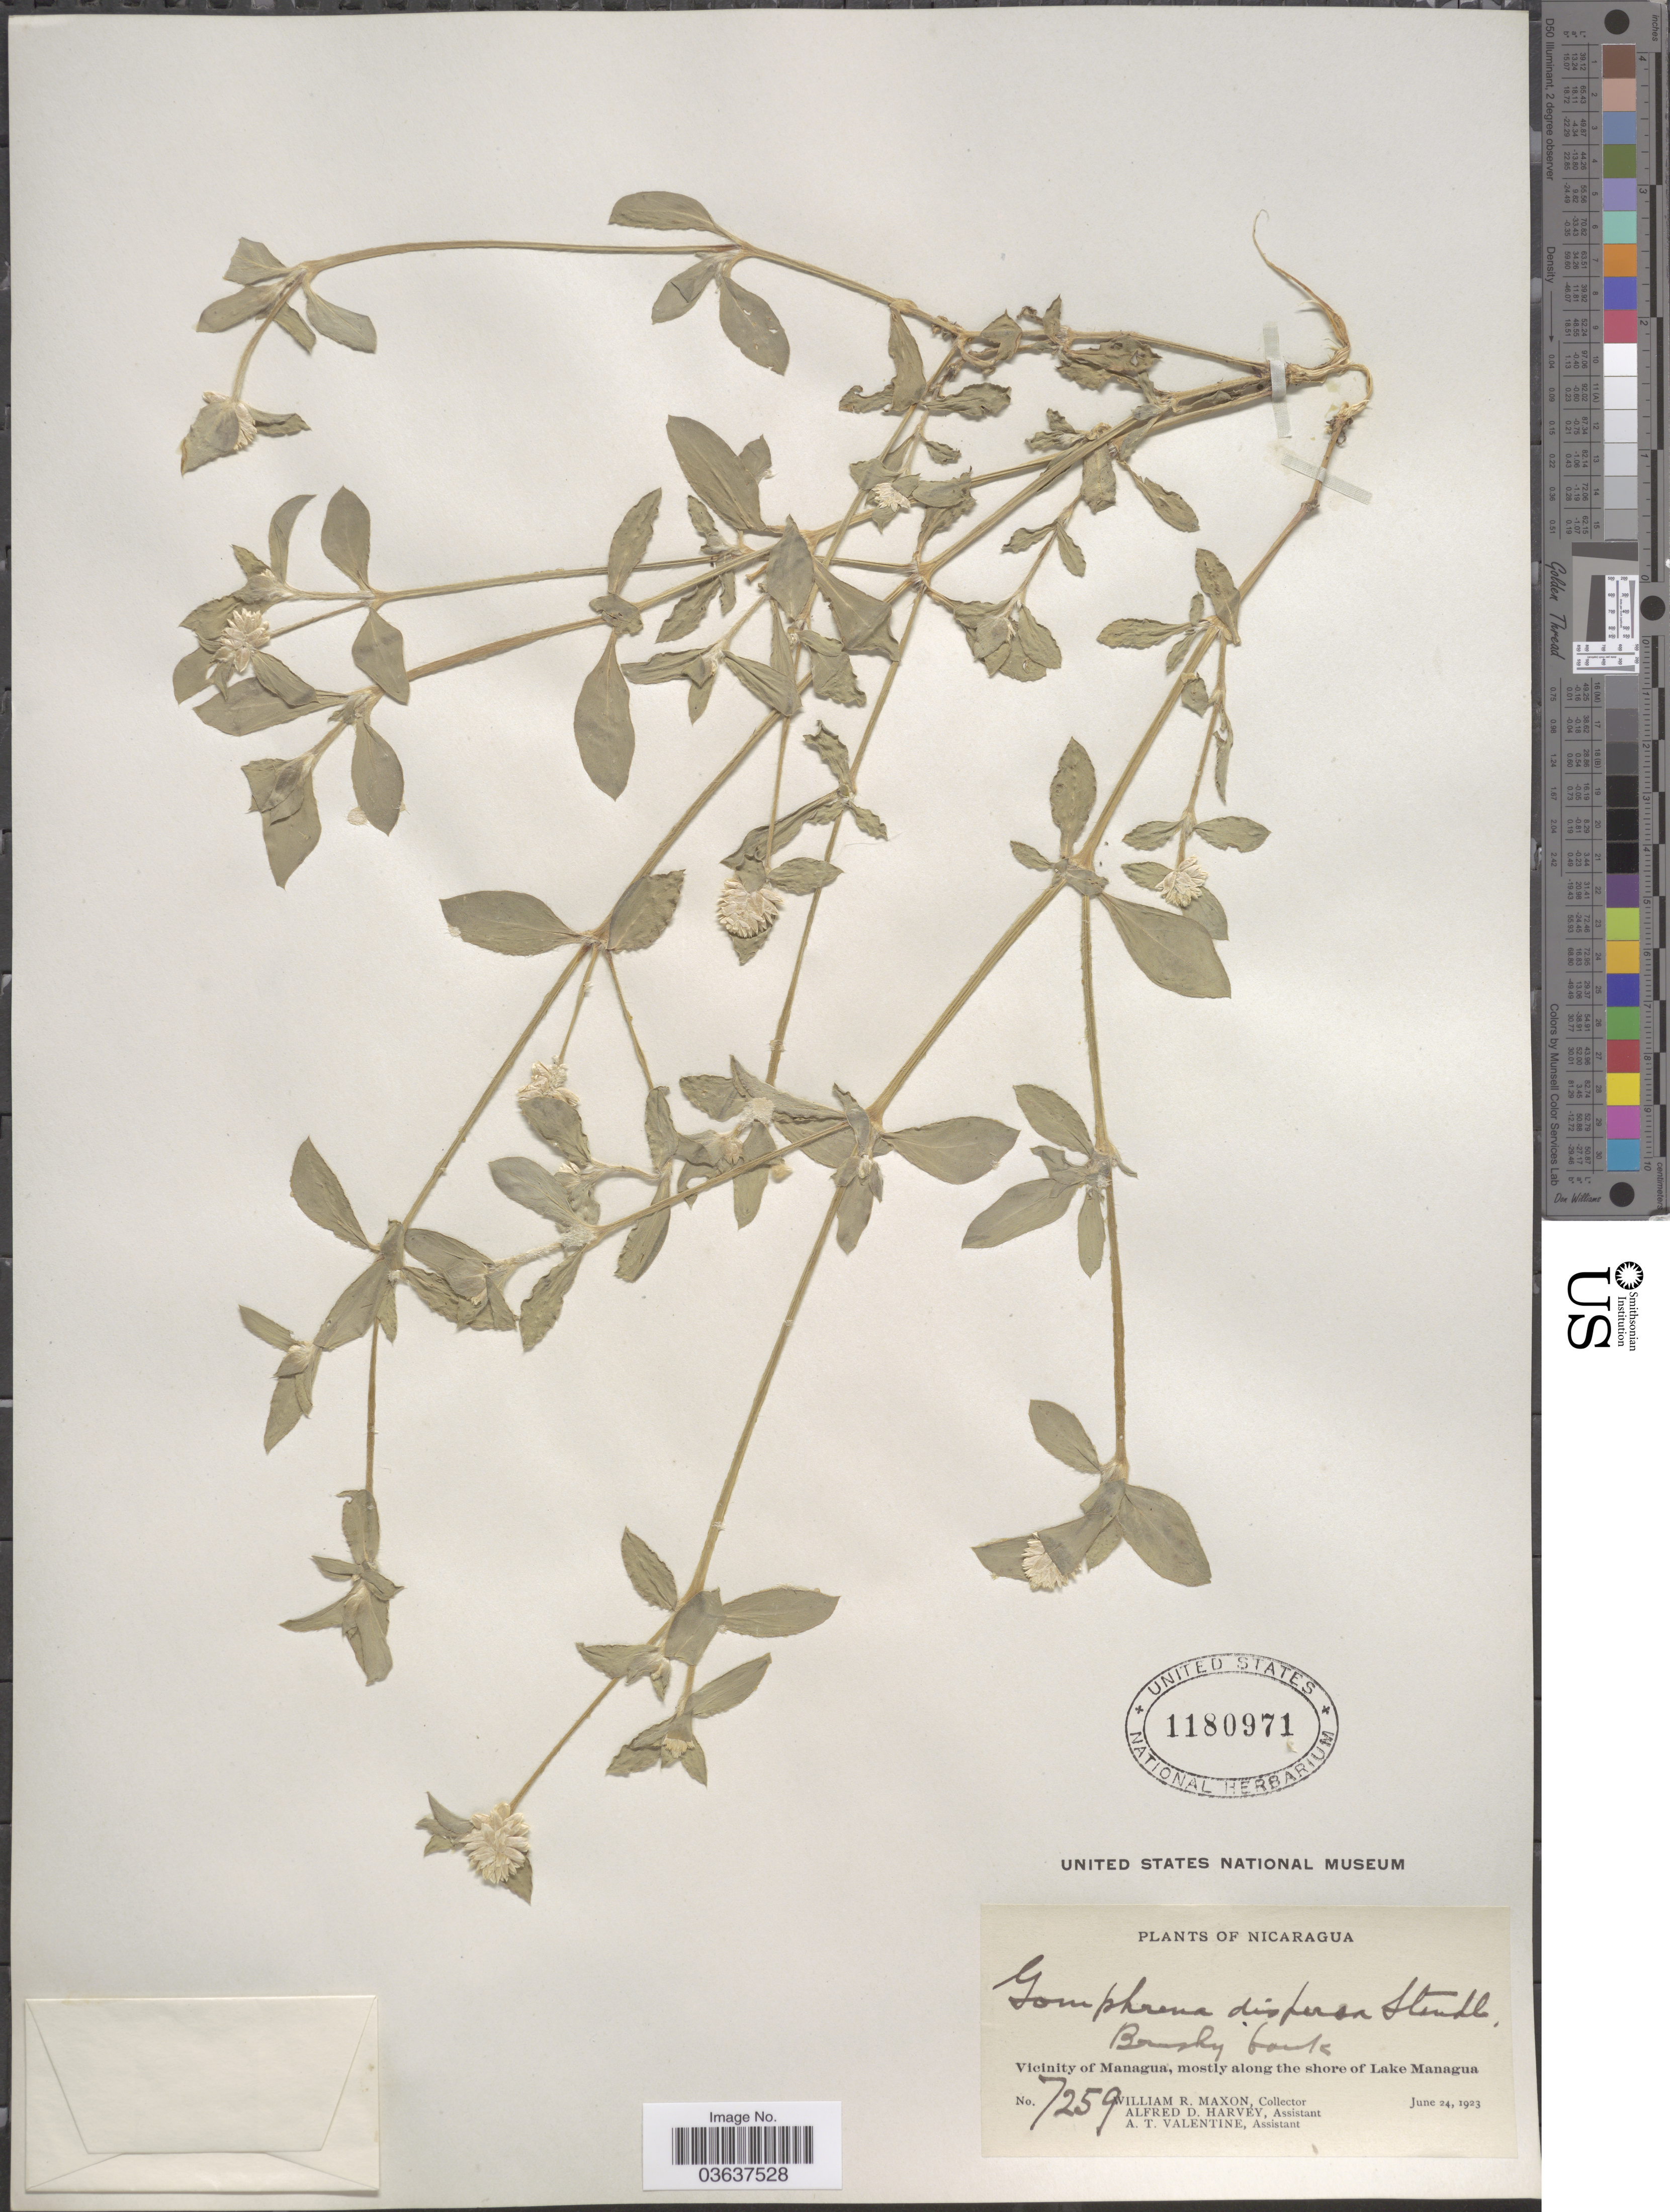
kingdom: Plantae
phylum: Tracheophyta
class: Magnoliopsida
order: Caryophyllales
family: Amaranthaceae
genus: Gomphrena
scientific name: Gomphrena dispersa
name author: Standl.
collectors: W. R. Maxon, A. D. Harvey & A. Valentine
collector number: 7259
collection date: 1923-06-24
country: Nicaragua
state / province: Managua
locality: Vicinity of Managua, mostly along the shore of Lake Managua.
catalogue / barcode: US 1180971